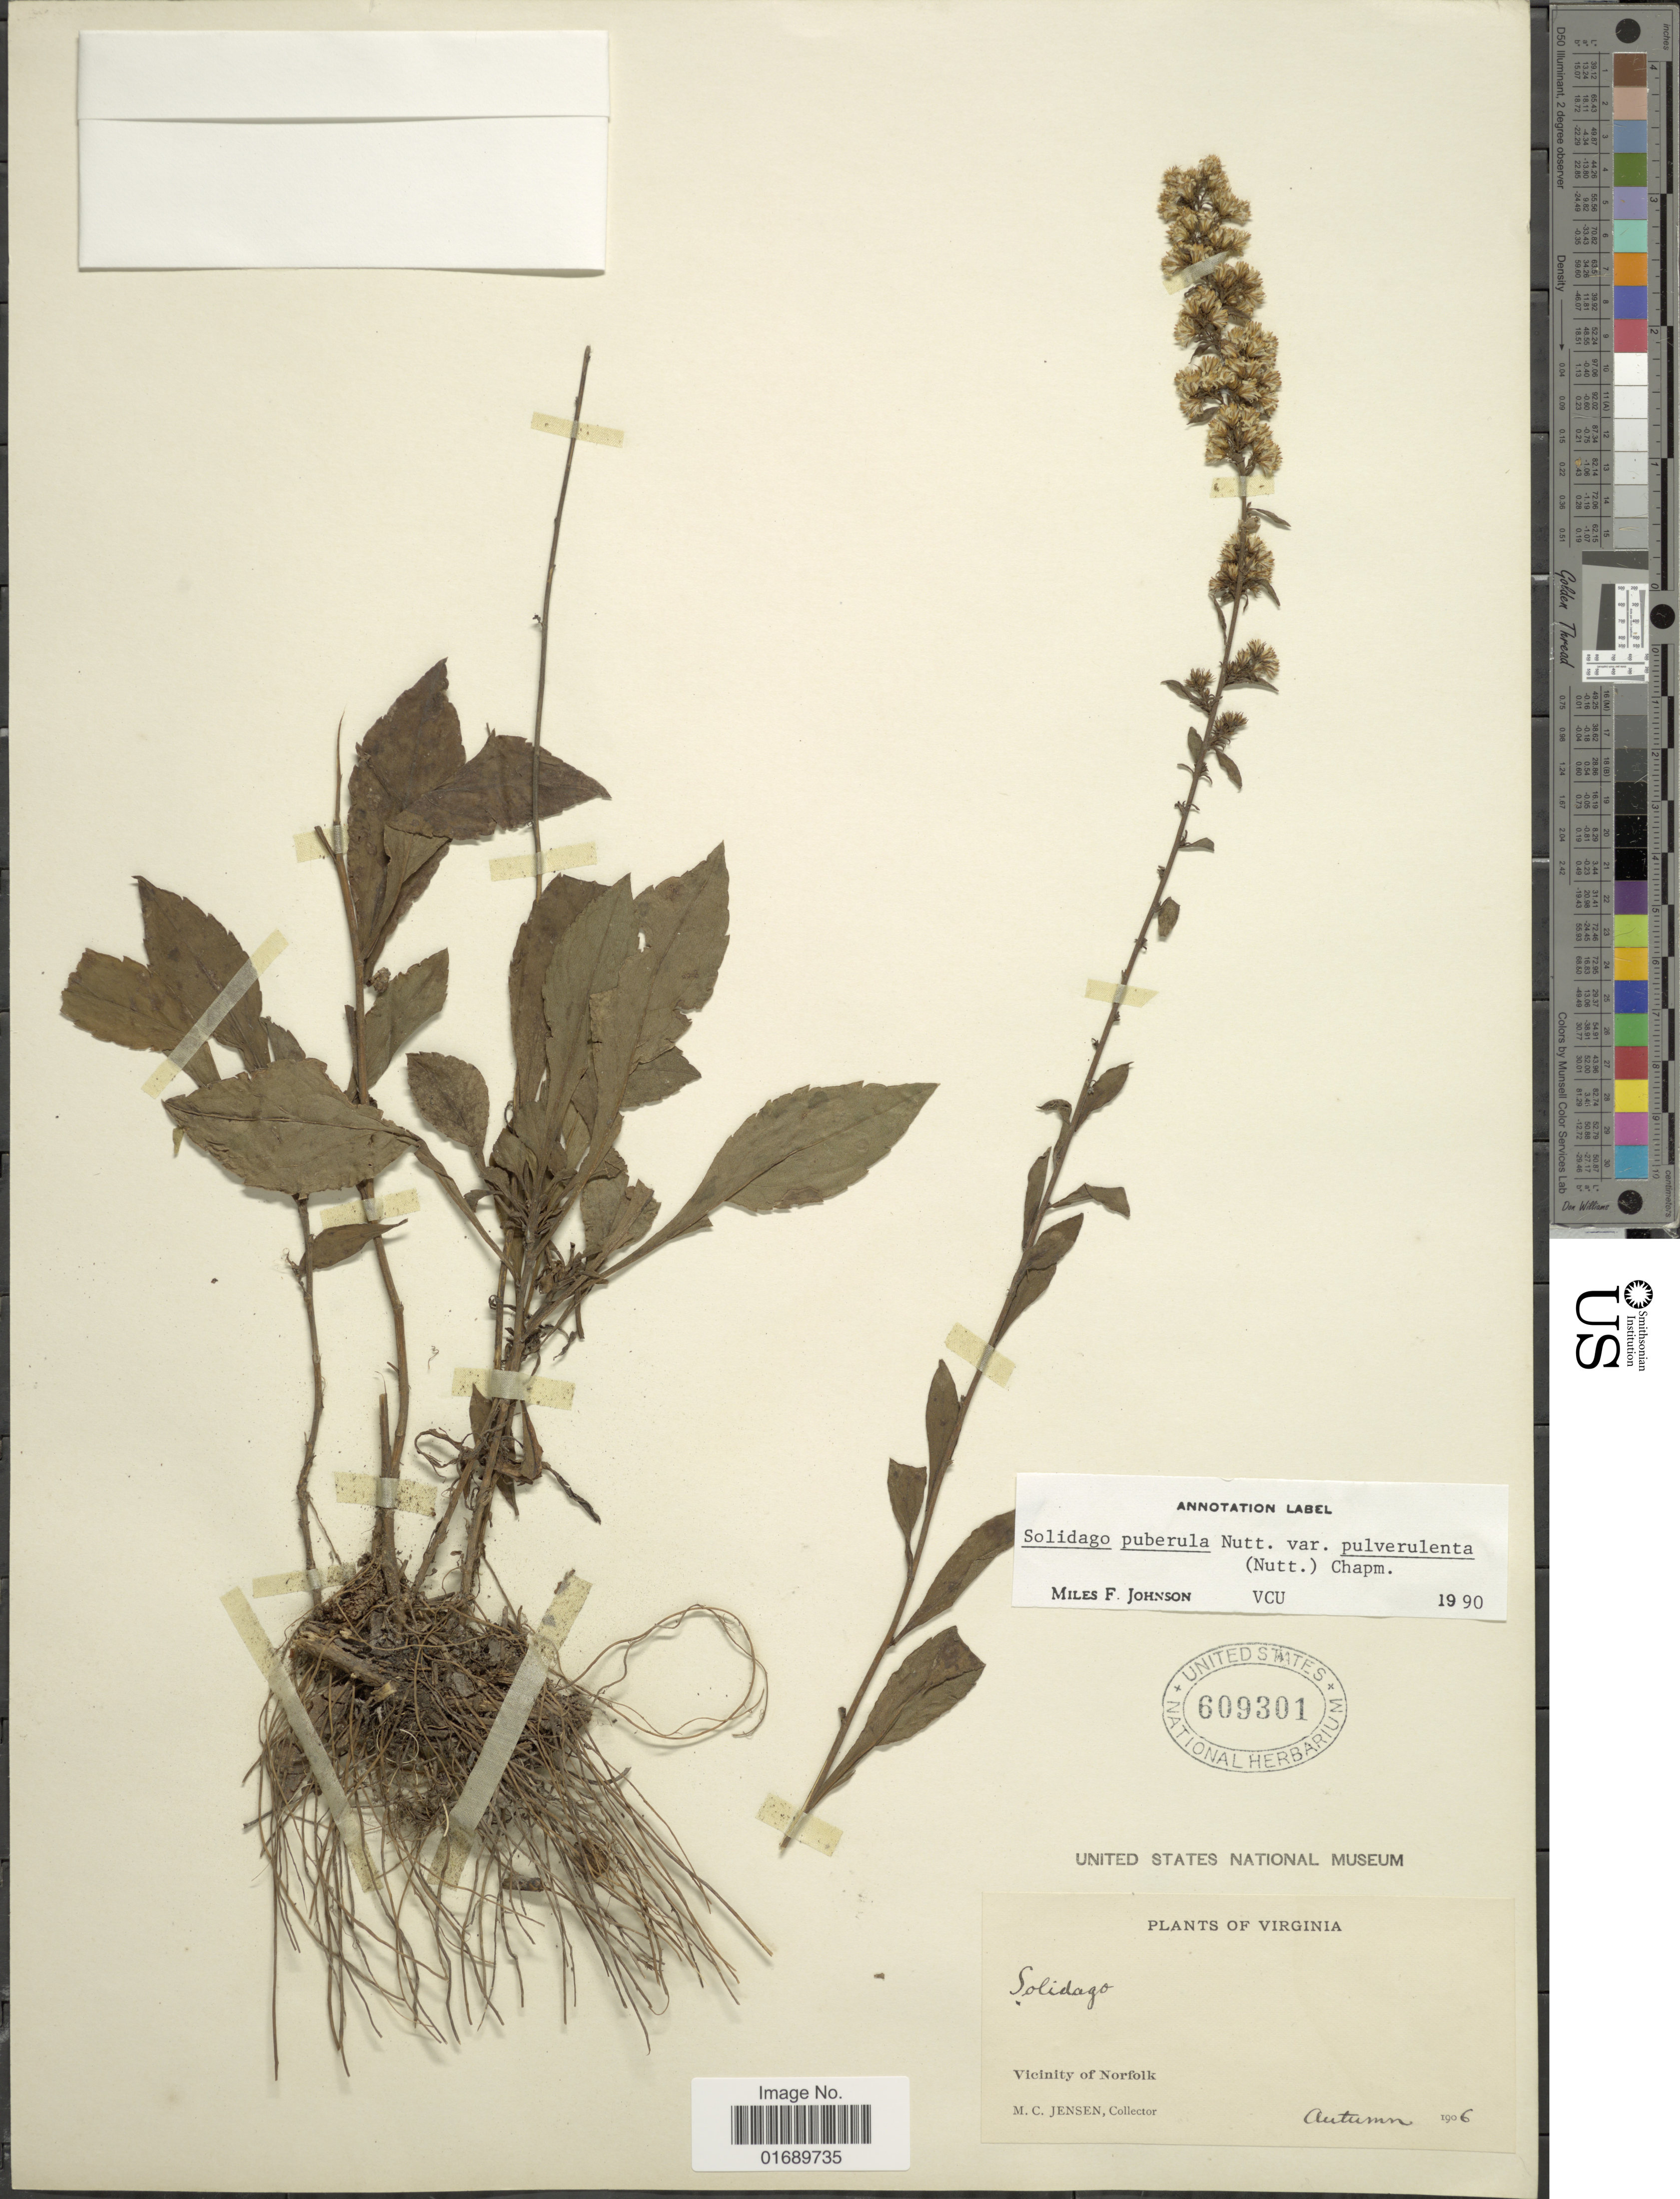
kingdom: Plantae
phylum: Tracheophyta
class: Magnoliopsida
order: Asterales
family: Asteraceae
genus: Solidago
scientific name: Solidago puberula var. pulverulenta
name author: (Nutt.) Chapman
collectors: M. C. Jensen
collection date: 1906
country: United States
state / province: Virginia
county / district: City of Norfolk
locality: Vicinity of Norfolk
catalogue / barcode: US 609301